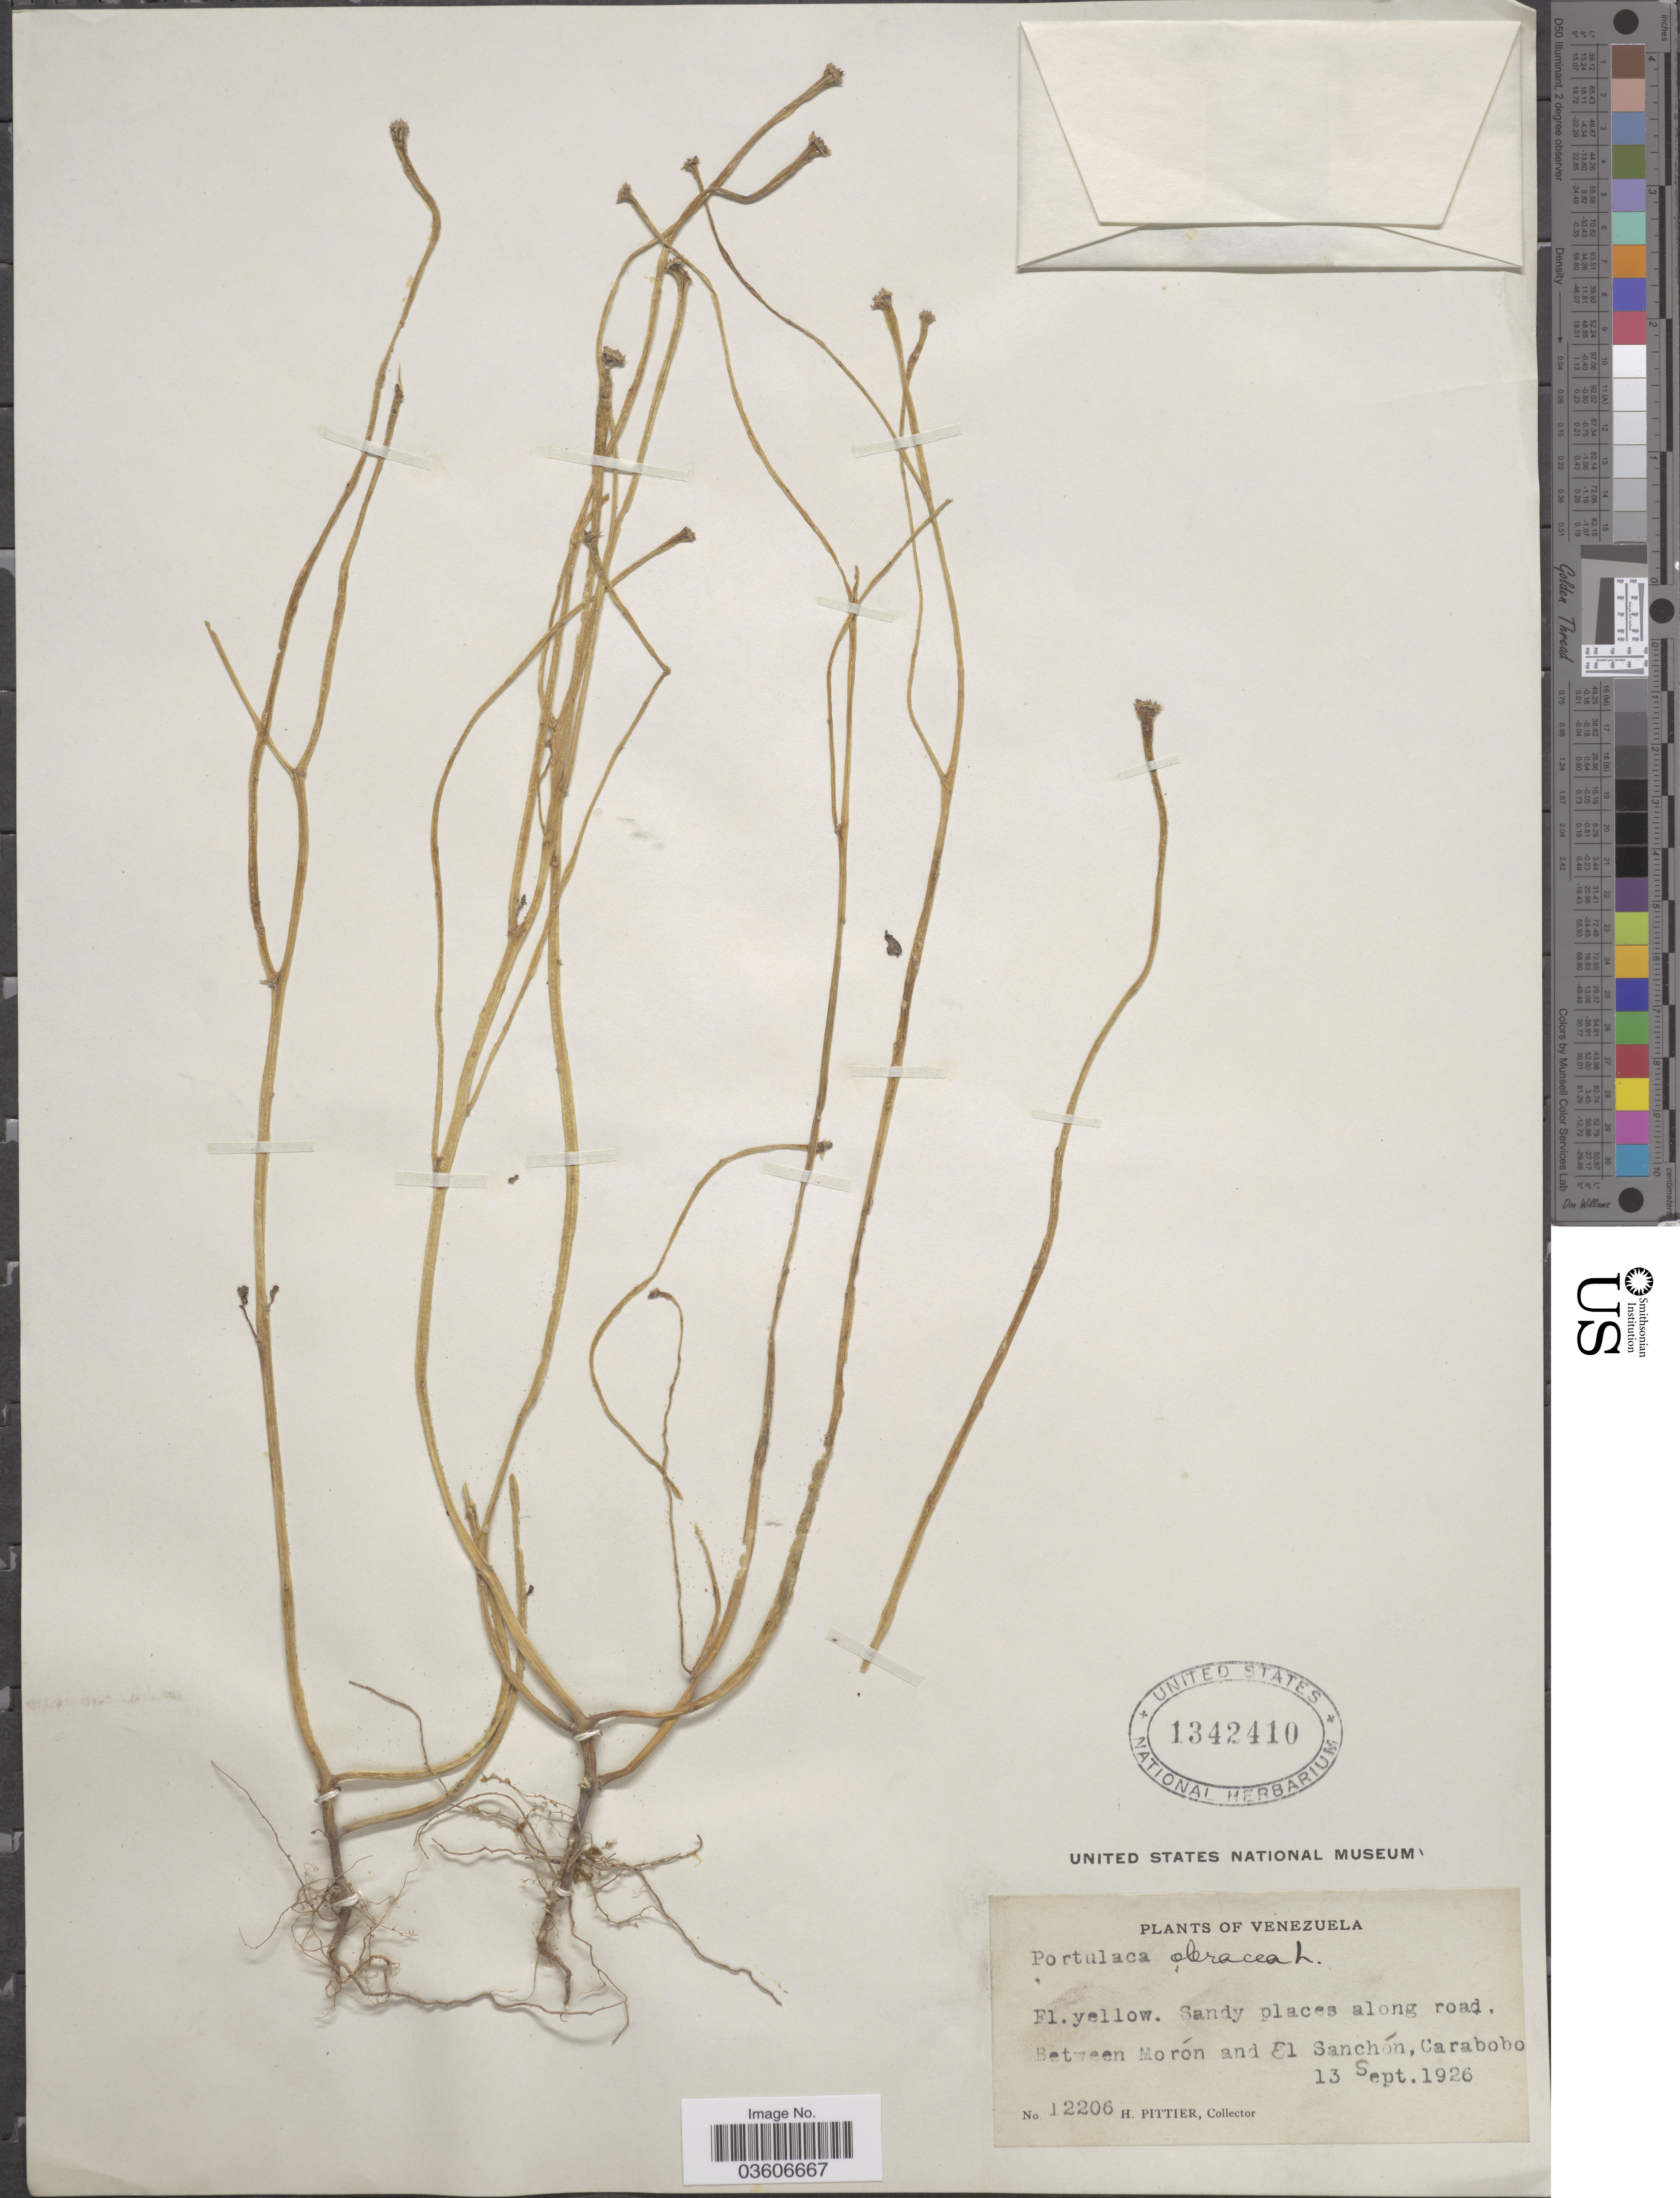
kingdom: Plantae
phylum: Tracheophyta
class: Magnoliopsida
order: Caryophyllales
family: Portulacaceae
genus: Portulaca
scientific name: Portulaca oleracea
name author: L.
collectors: H. F. Pittier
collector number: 12206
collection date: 1926-09-13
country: Venezuela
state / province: Carabobo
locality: Sandy places along road. Between Morón and El Sanchón.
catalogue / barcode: US 1342410